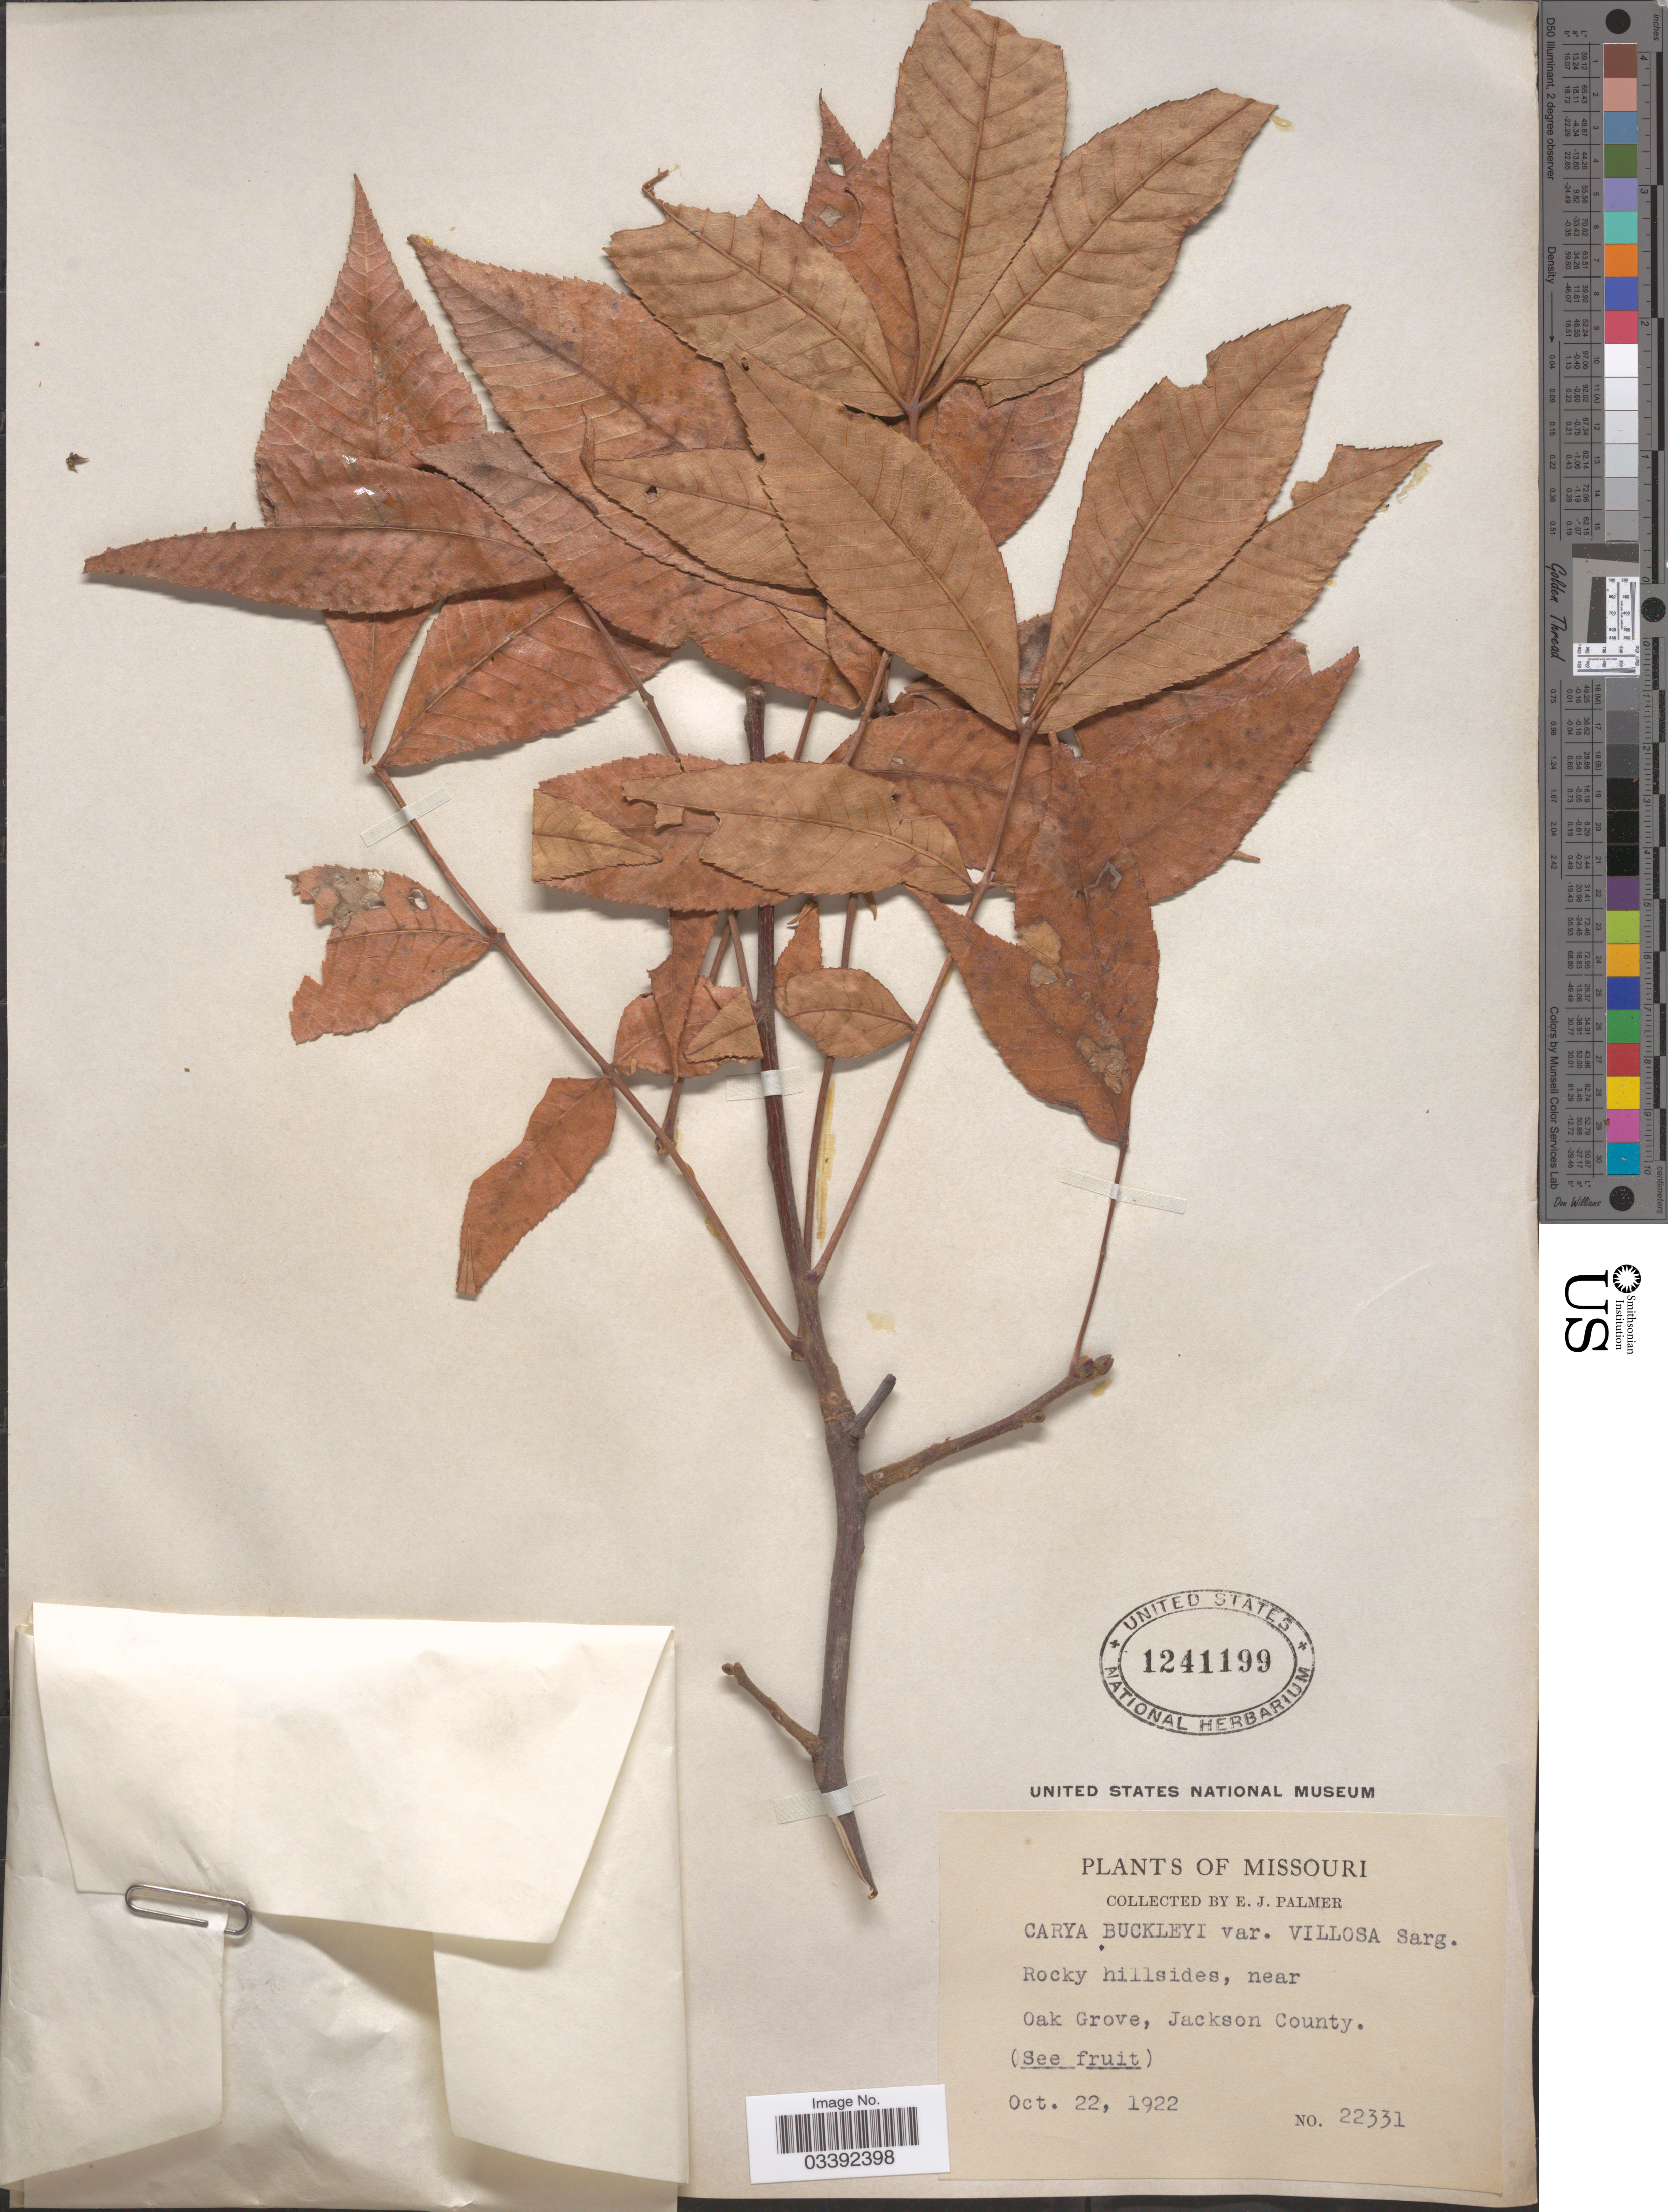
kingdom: Plantae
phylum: Tracheophyta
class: Magnoliopsida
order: Fagales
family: Juglandaceae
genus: Carya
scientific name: Carya texana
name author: Buckley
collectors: E. J. Palmer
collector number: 22331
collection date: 1922-10-22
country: United States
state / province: Missouri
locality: Near Oak Grove, Jackson County.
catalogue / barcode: US 1241199